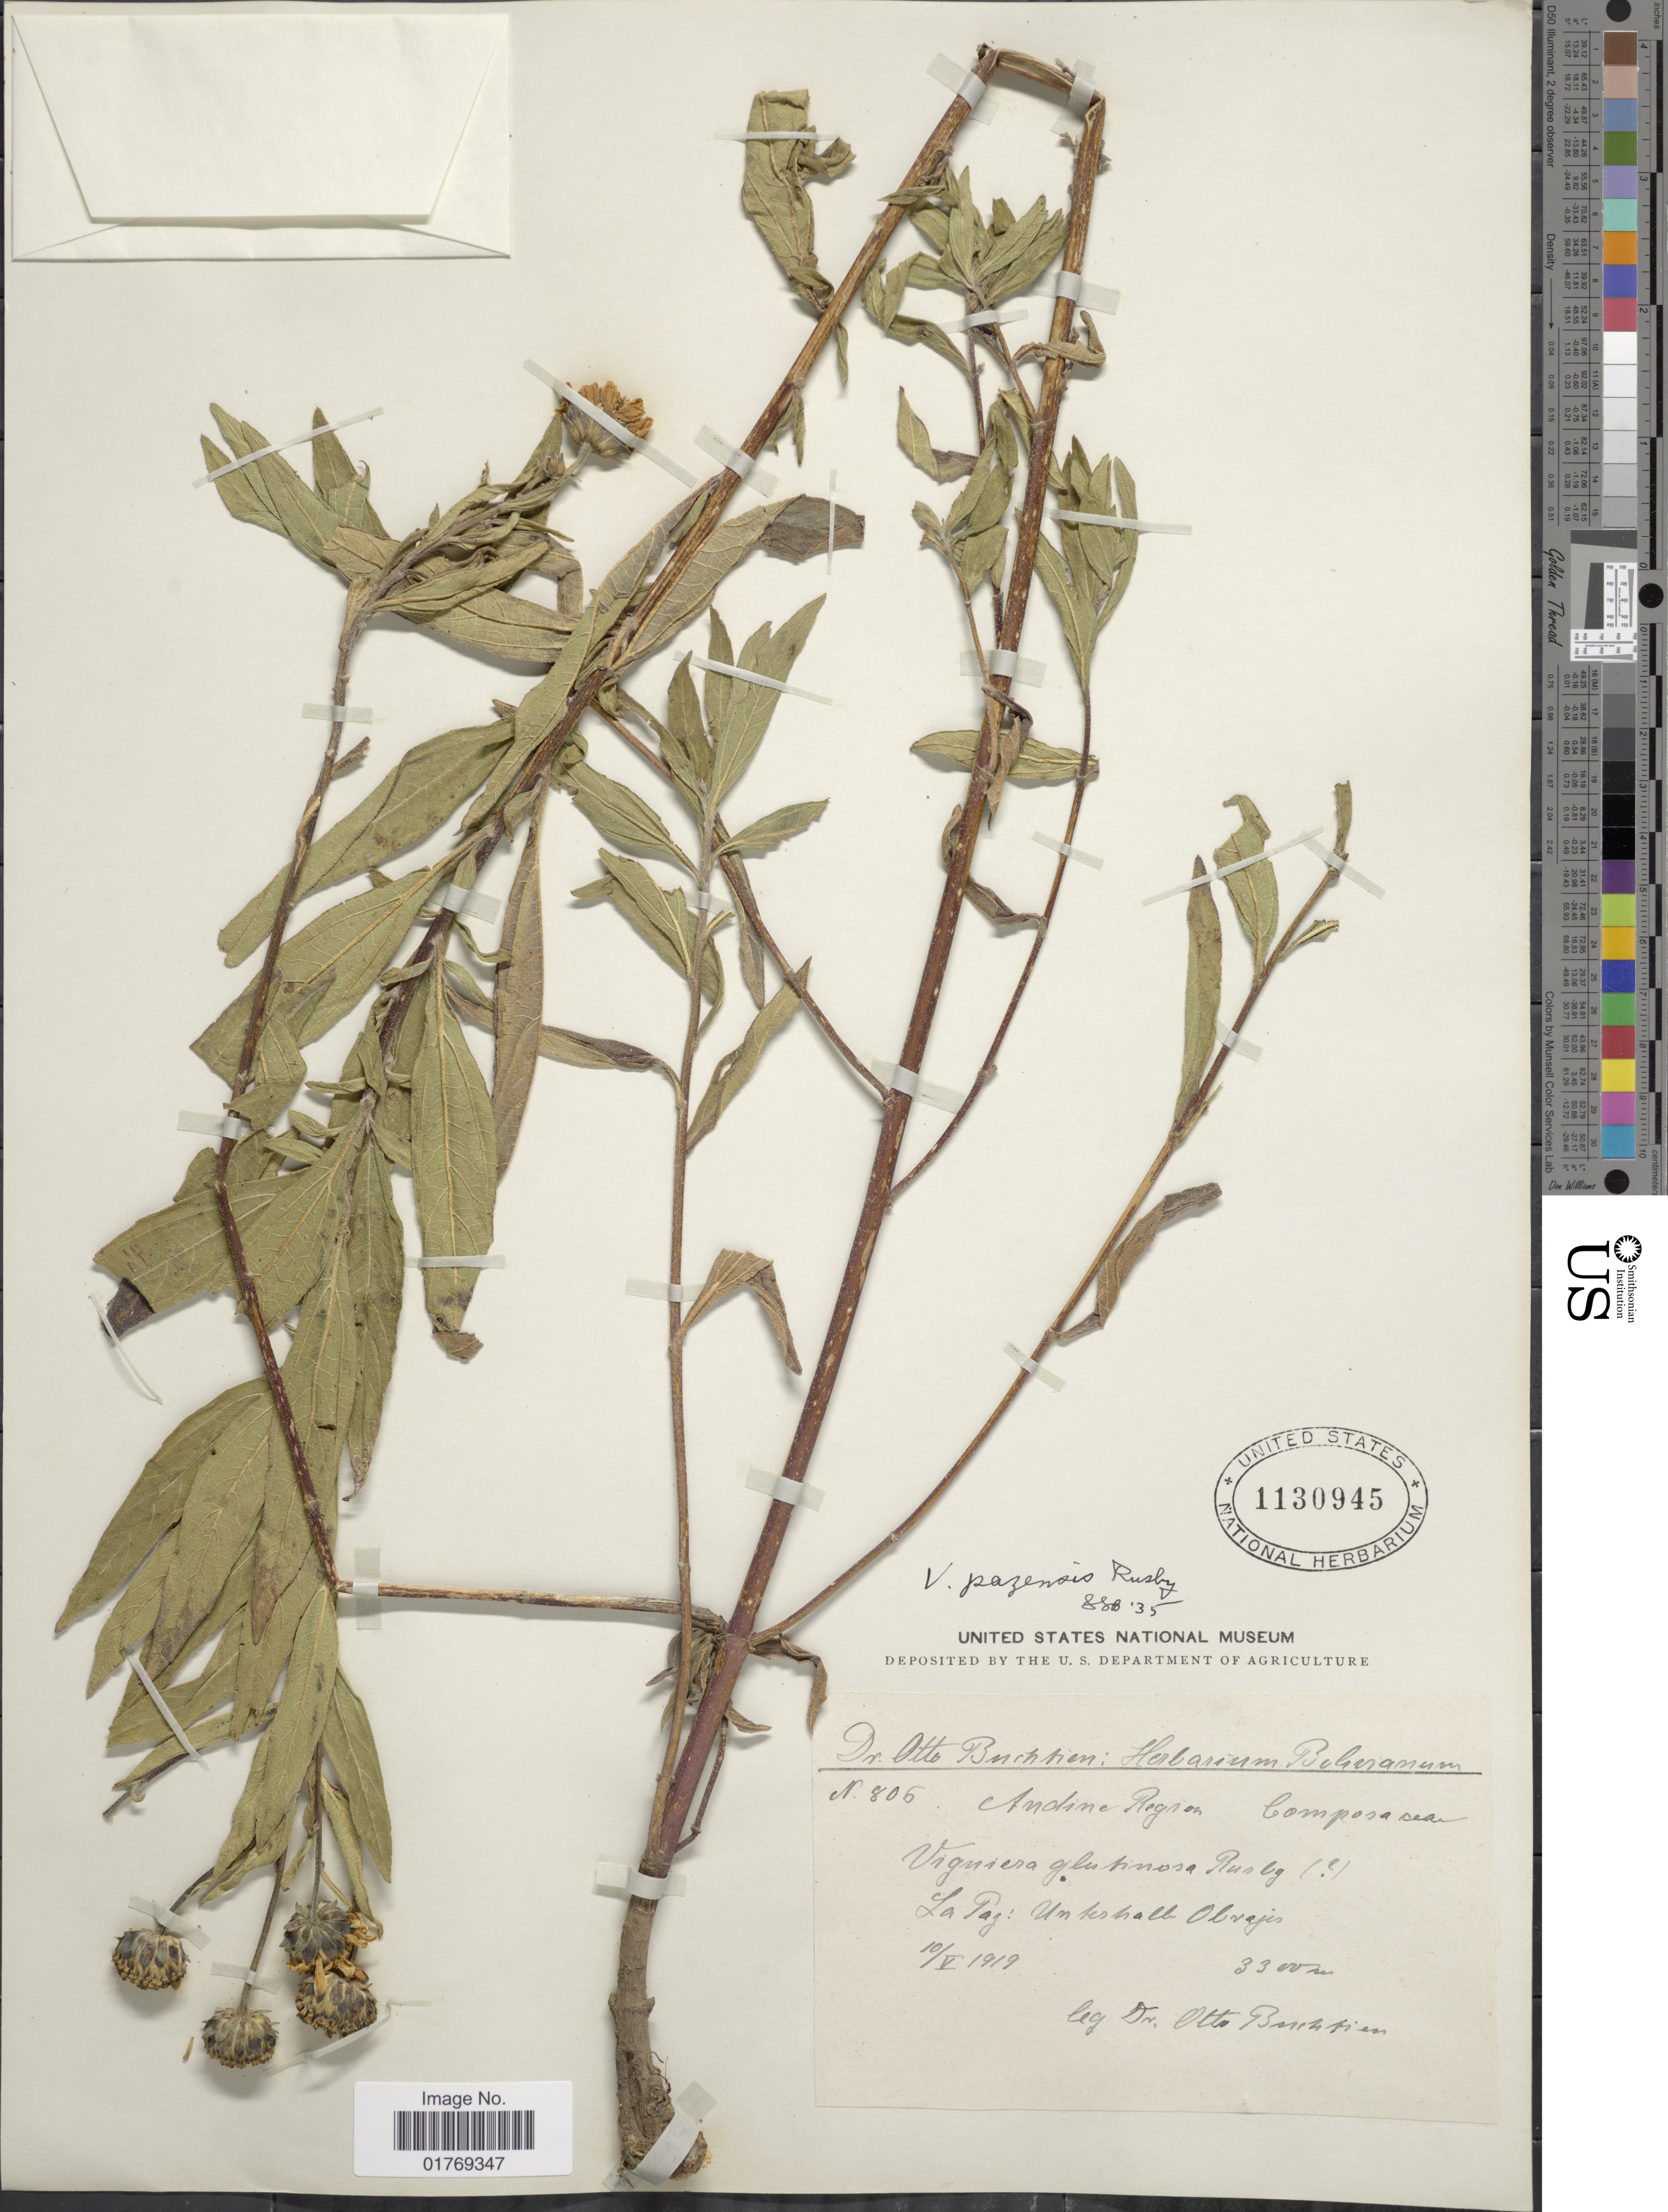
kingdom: Plantae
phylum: Tracheophyta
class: Magnoliopsida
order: Asterales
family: Asteraceae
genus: Viguiera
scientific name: Viguiera sp.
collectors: O. Buchtien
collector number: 806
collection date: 1919-05-10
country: Bolivia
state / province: La Paz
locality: Andina Region. La Paz: Unterhalb Obrajes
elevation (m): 3300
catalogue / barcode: US 1130945